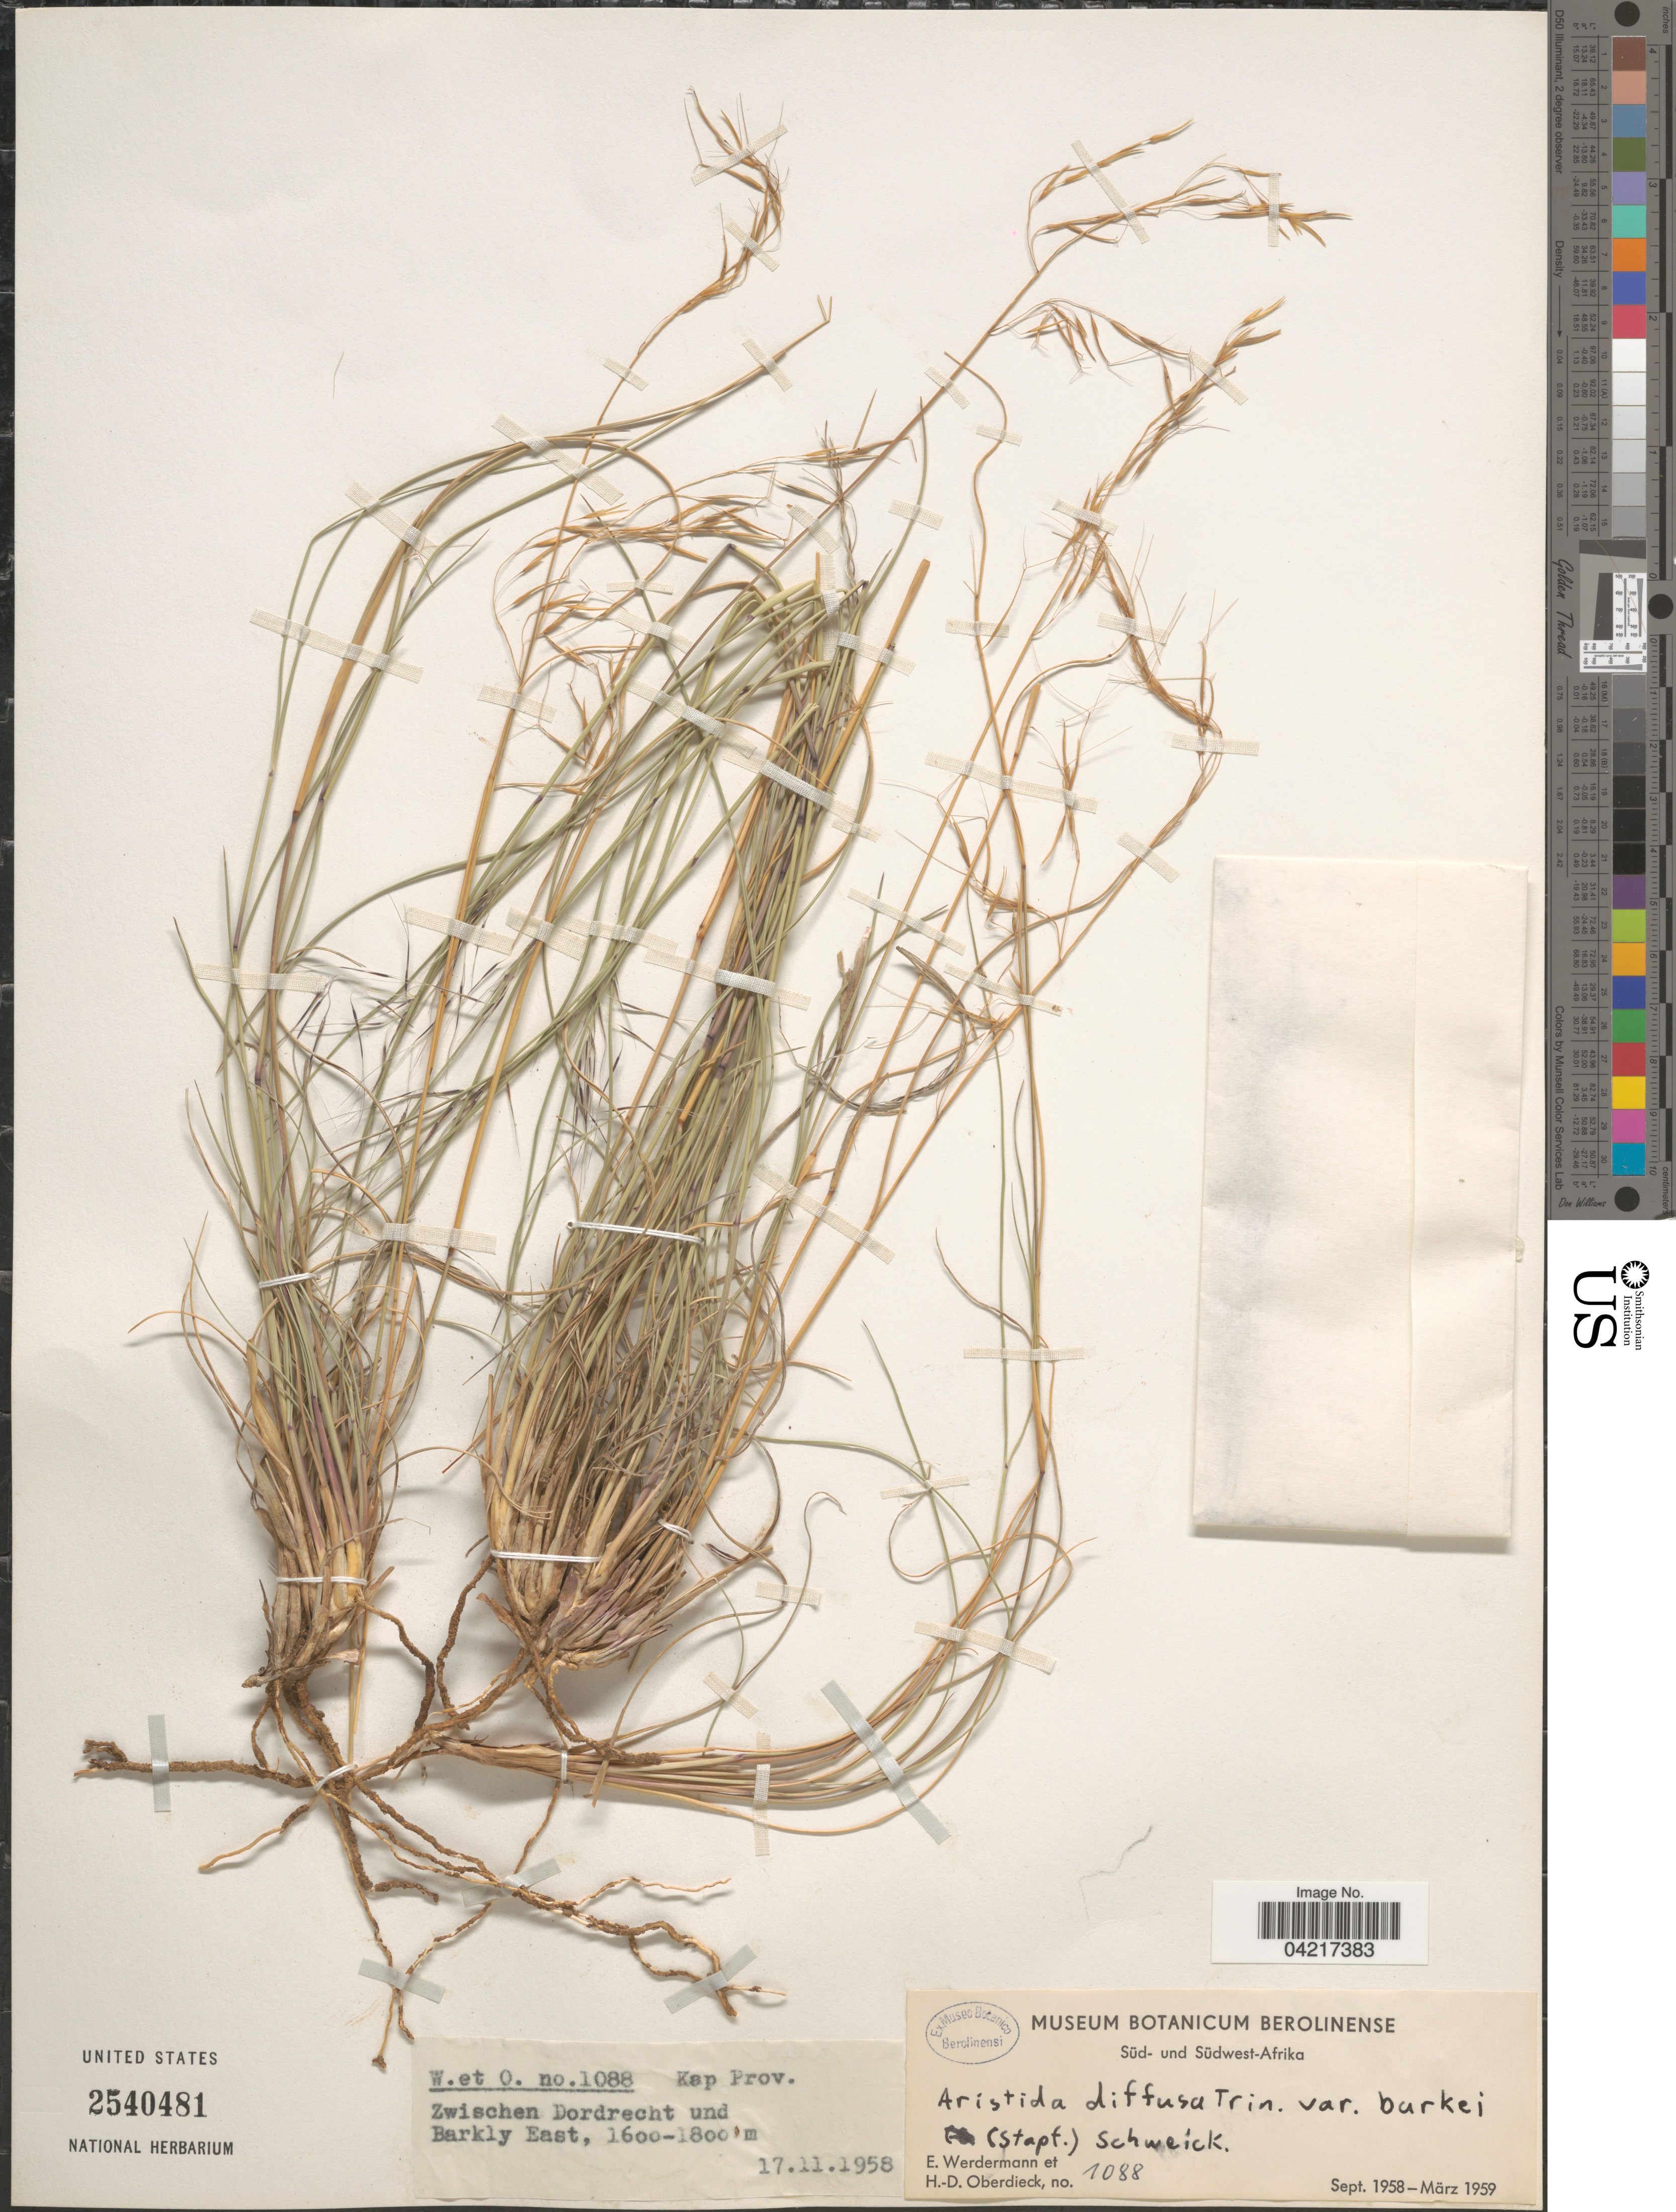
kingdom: Plantae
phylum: Tracheophyta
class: Liliopsida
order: Poales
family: Poaceae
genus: Aristida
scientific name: Aristida diffusa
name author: Trin.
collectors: E. Werdermann & H. Oberdieck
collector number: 1088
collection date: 1958-11-17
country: South Africa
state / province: Eastern Cape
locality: Kap Prov. Zwischen Dordrecht und Barkly East.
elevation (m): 1600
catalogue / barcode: US 2540481